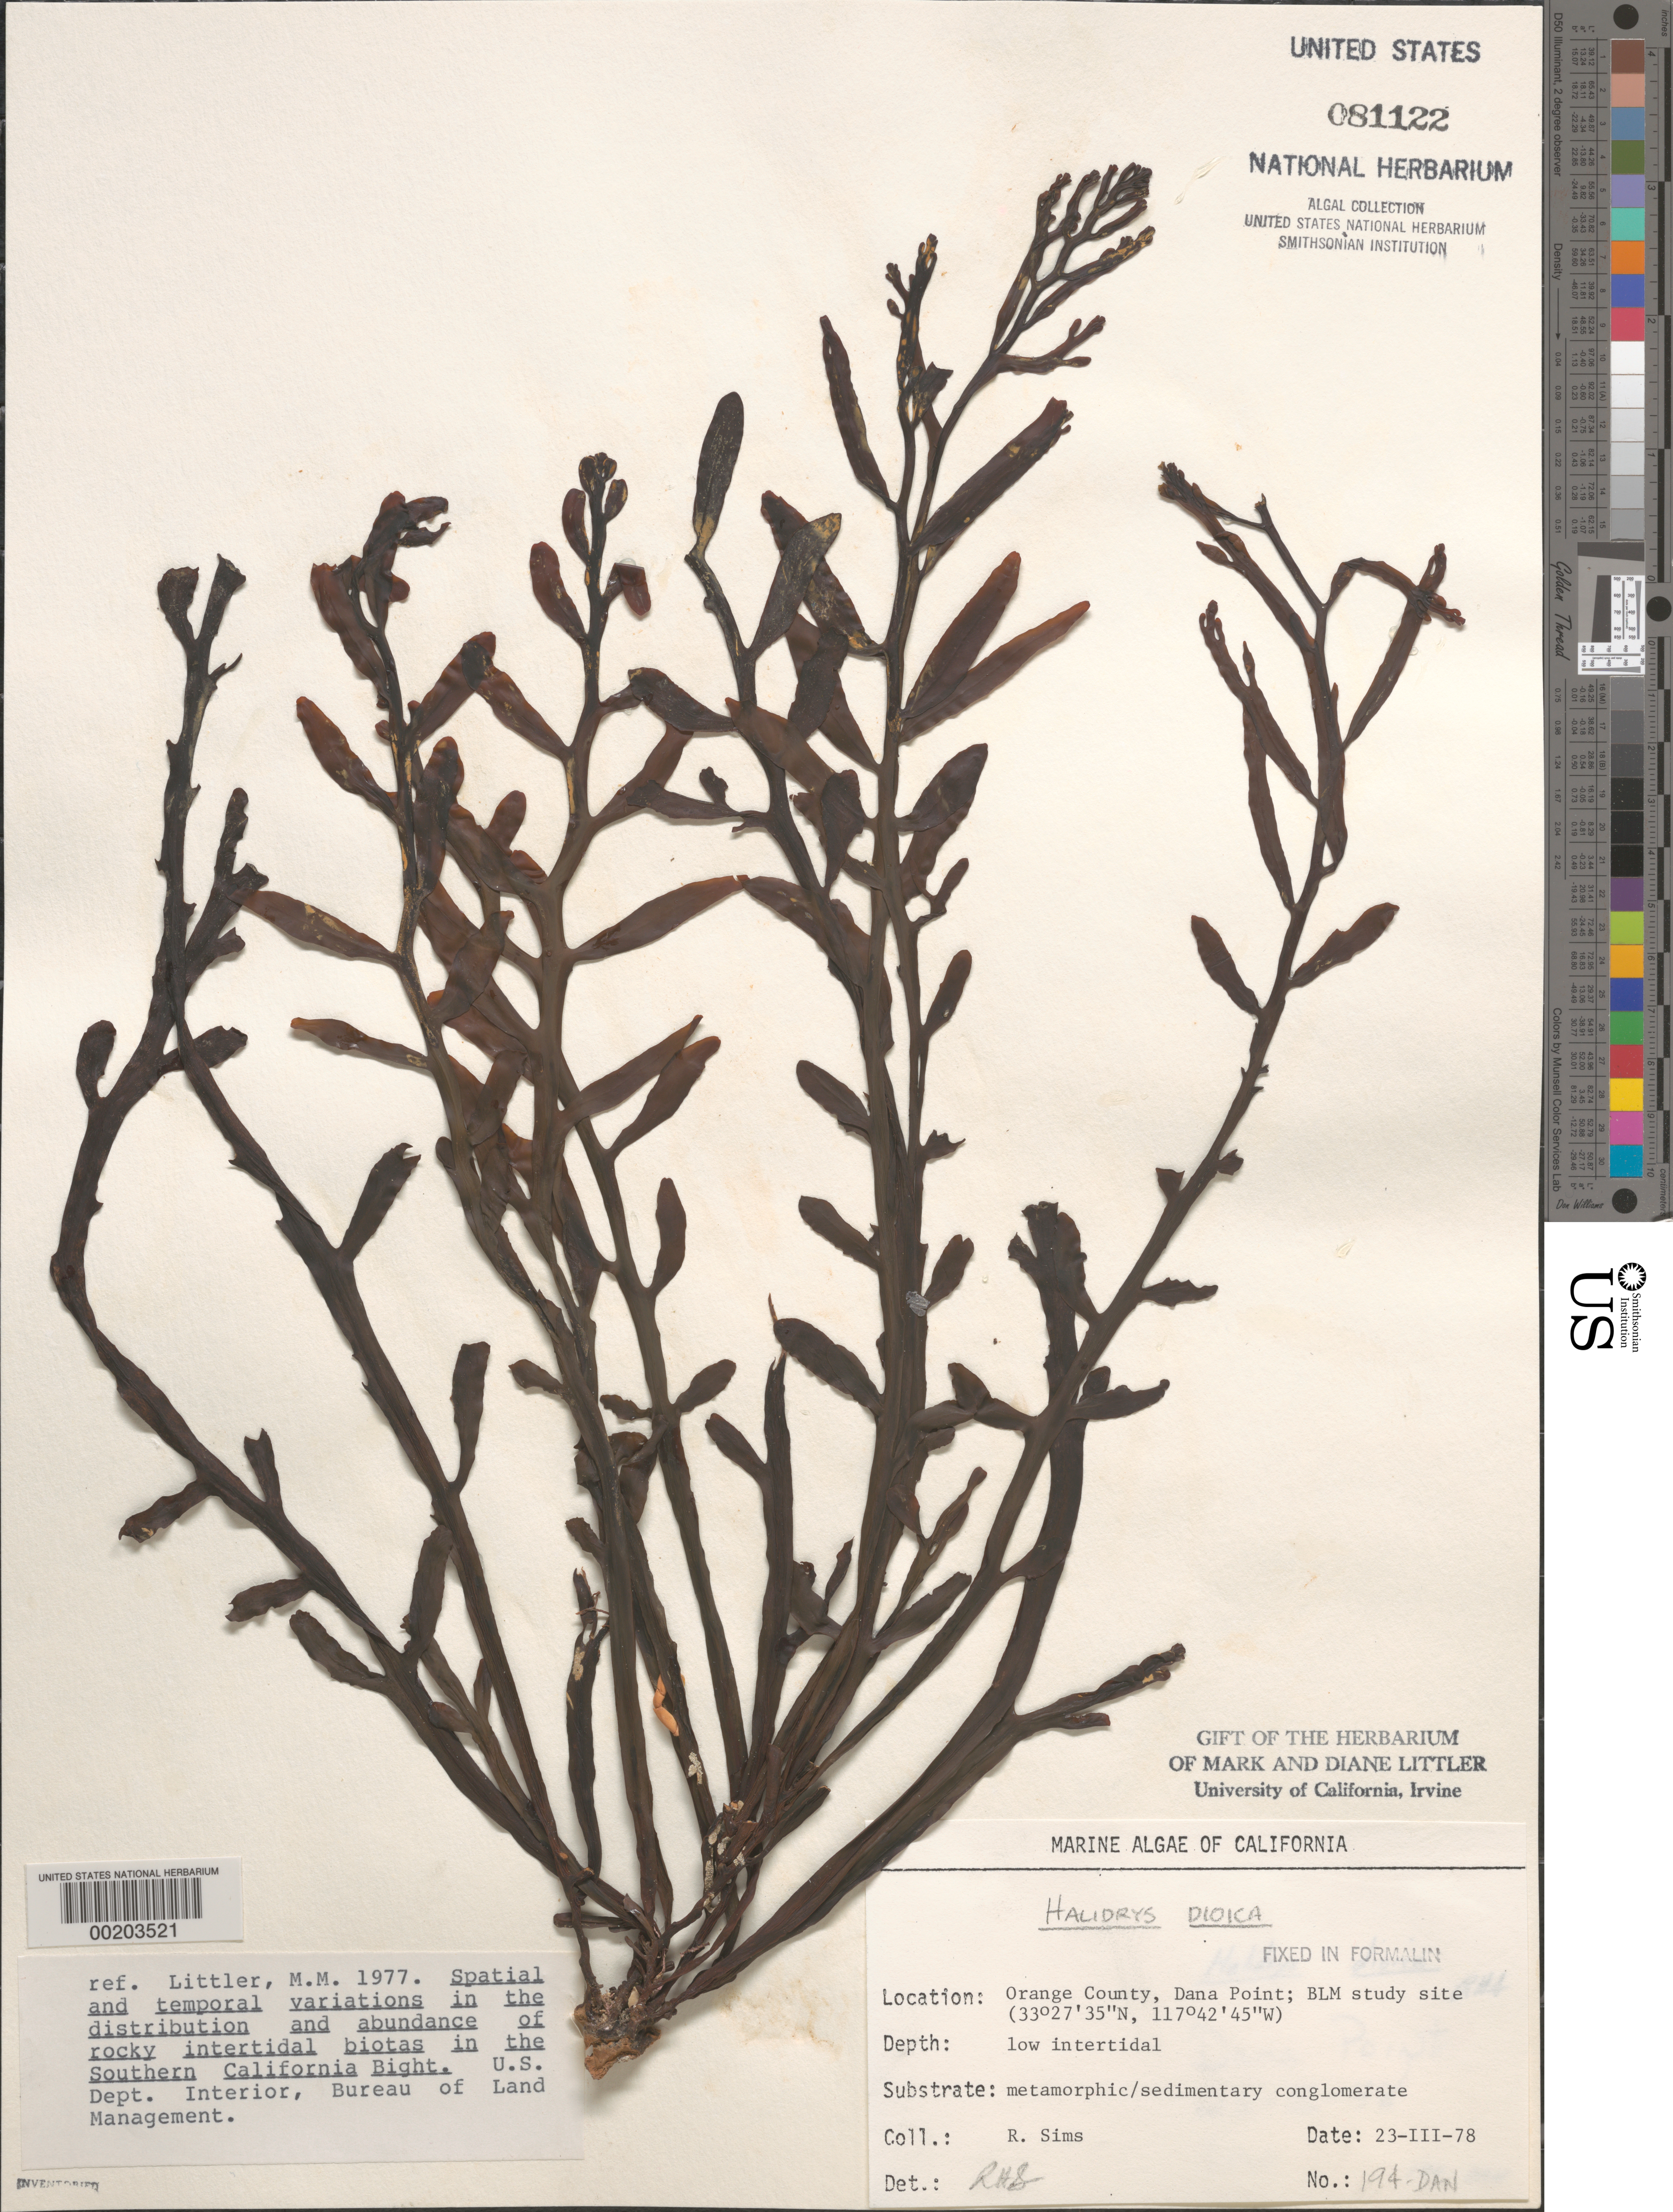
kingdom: Chromista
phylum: Ochrophyta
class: Phaeophyceae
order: Fucales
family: Sargassaceae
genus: Halidrys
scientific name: Halidrys dioica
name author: N.L. Gardner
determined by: Sims, Robert H.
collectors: R. H. Sims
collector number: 194-DAN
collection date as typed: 23 Mar 1978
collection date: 1978-03-23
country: United States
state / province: California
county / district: Orange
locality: Dana Point, 1 km north of marina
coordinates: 33 27'35"N, 117 42'45"W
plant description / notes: BLM-SOCALBIGHT Rocky Intertidal Survey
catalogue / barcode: US 81122